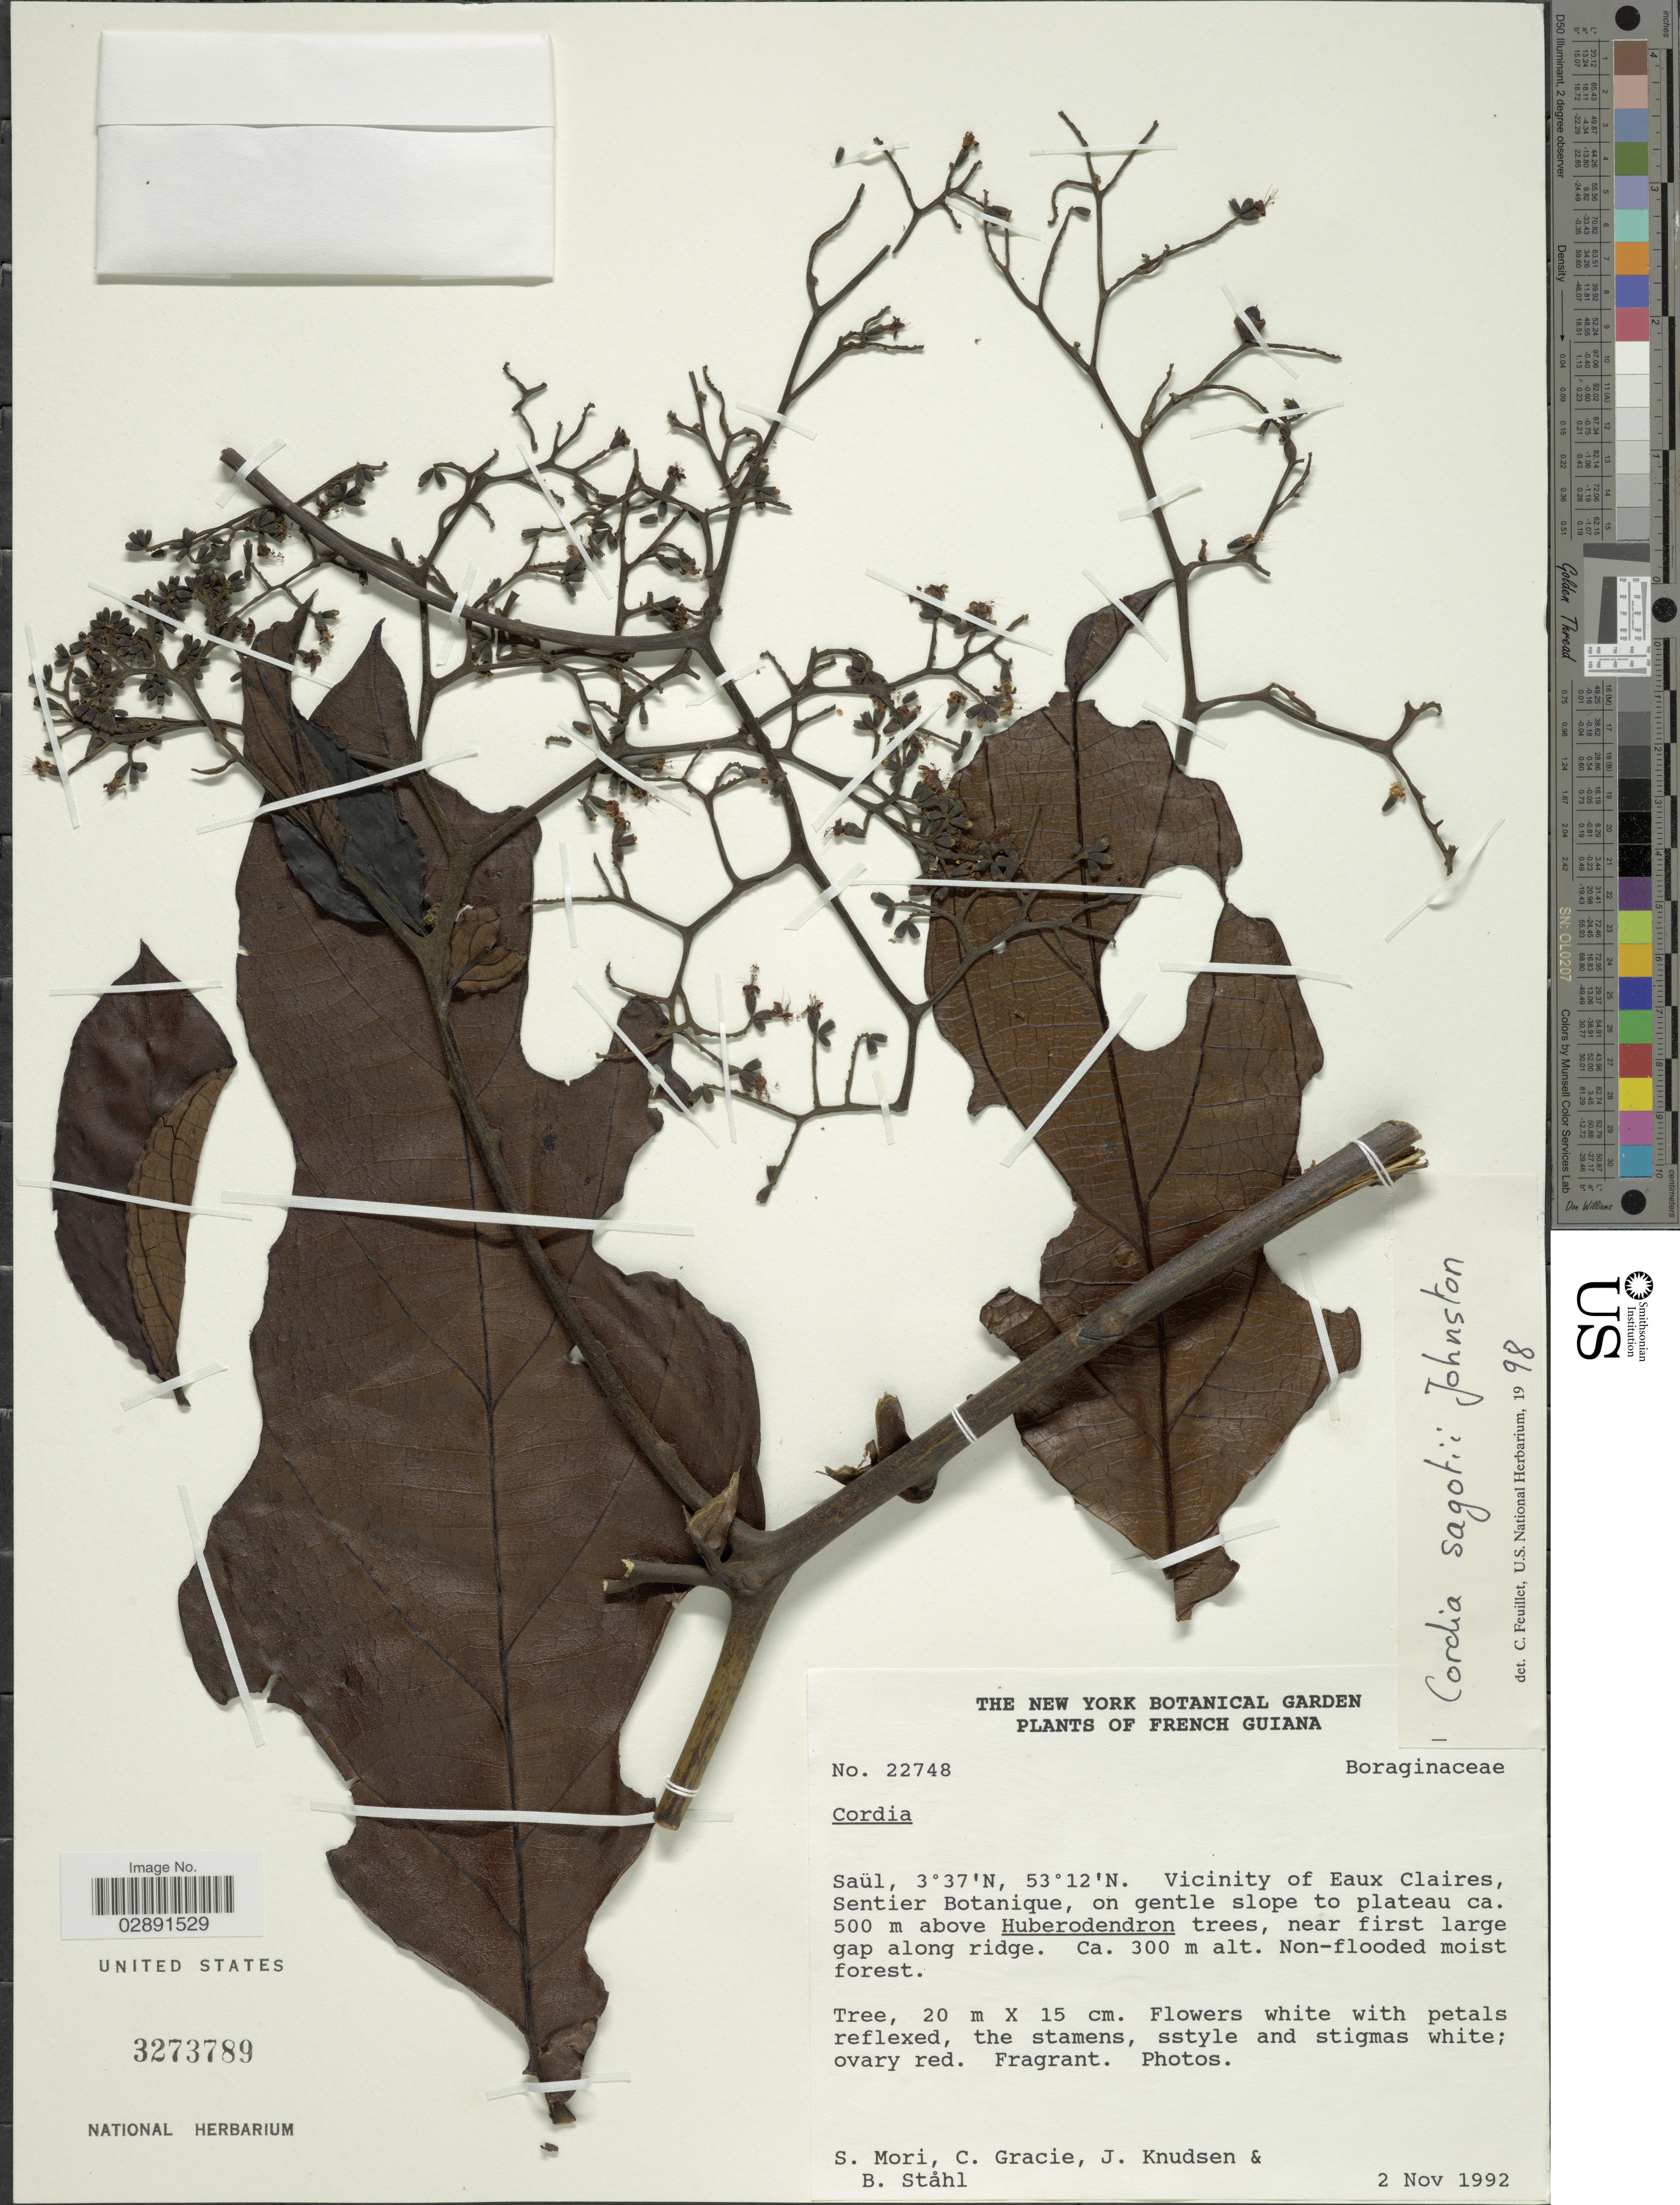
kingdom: Plantae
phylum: Tracheophyta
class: Magnoliopsida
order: Boraginales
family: Cordiaceae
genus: Cordia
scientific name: Cordia sagotii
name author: I.M. Johnst.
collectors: S. Mori, C. A. Gracie, J. Knudsen & B. Ståhl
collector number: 22748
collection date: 1992-11-02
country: French Guiana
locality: Saül. Vicinity of Eaux Claires, Sentier Botanique, on gentle slope to plateau ca. 500m above Huberodendron trees, near first large gap along ridge.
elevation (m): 300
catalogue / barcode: US 3273789